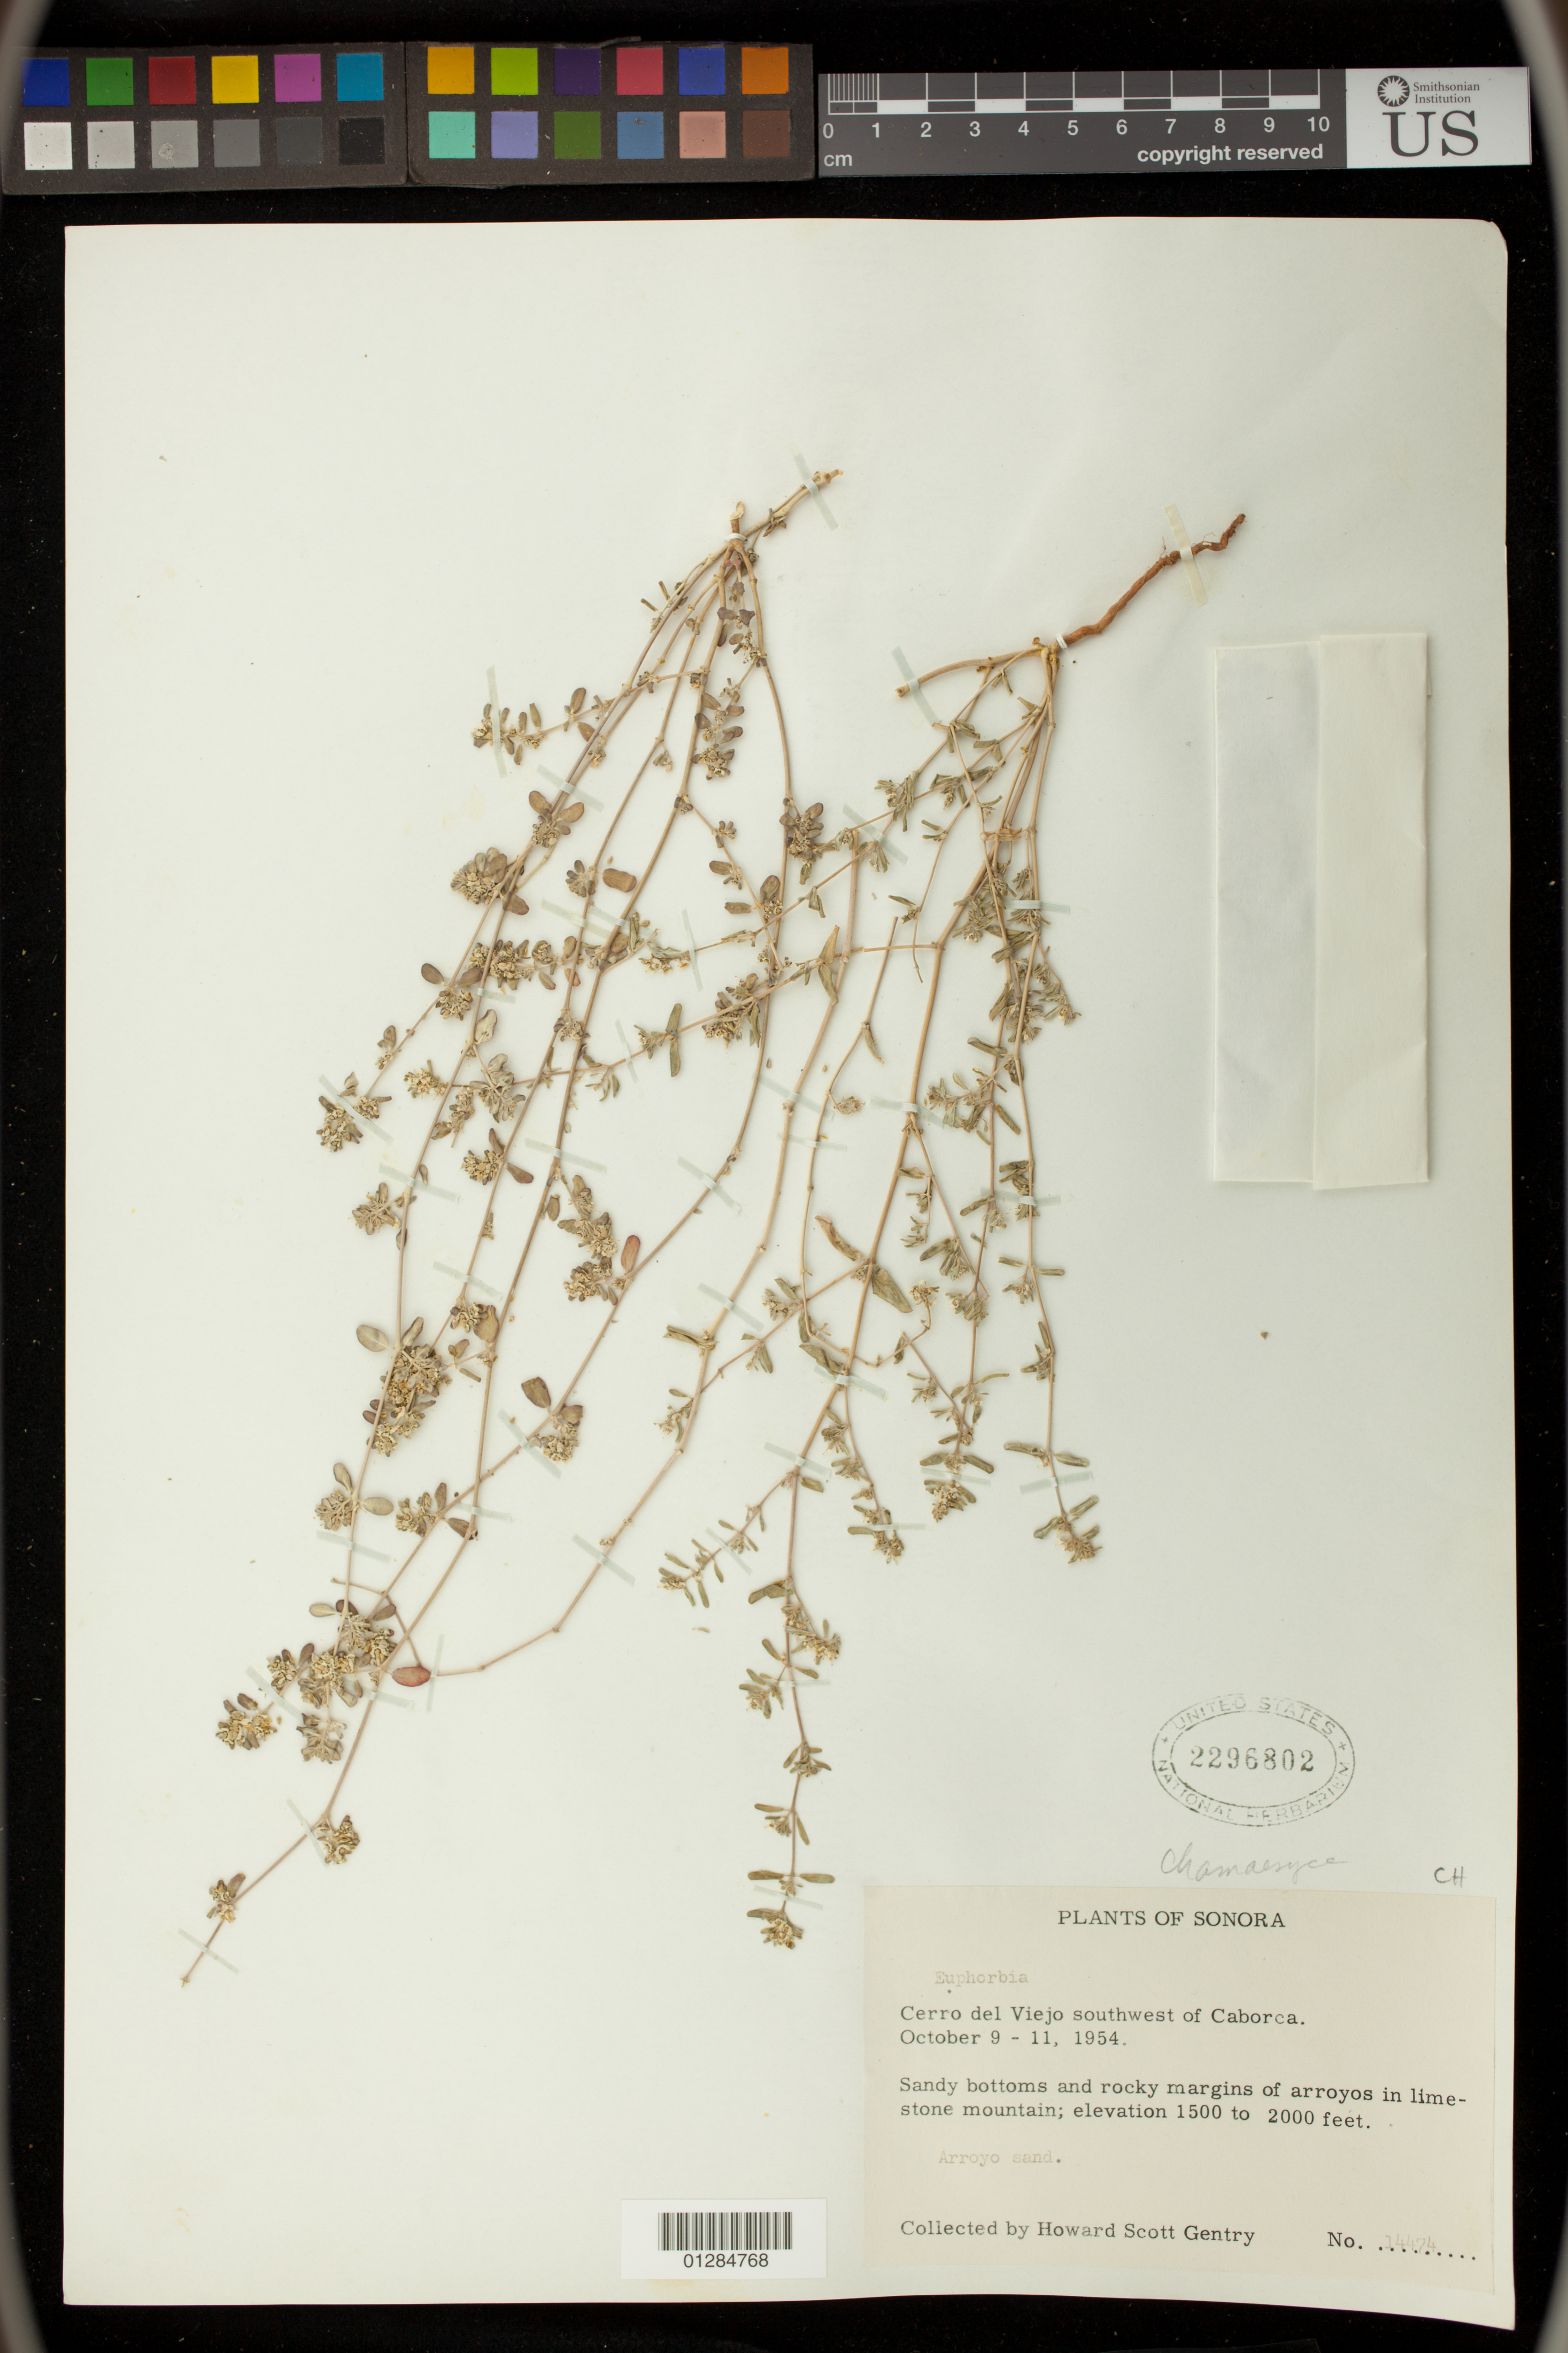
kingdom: Plantae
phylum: Tracheophyta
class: Magnoliopsida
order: Malpighiales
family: Euphorbiaceae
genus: Euphorbia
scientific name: Euphorbia sp.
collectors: H. S. Gentry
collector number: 14474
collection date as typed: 09 Oct 1954 to 11 Oct 1954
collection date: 1954-10-09/1954-10-11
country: Mexico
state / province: Sonora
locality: Cerro del Viejo southwest of Caborca.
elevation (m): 457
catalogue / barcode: US 2296802